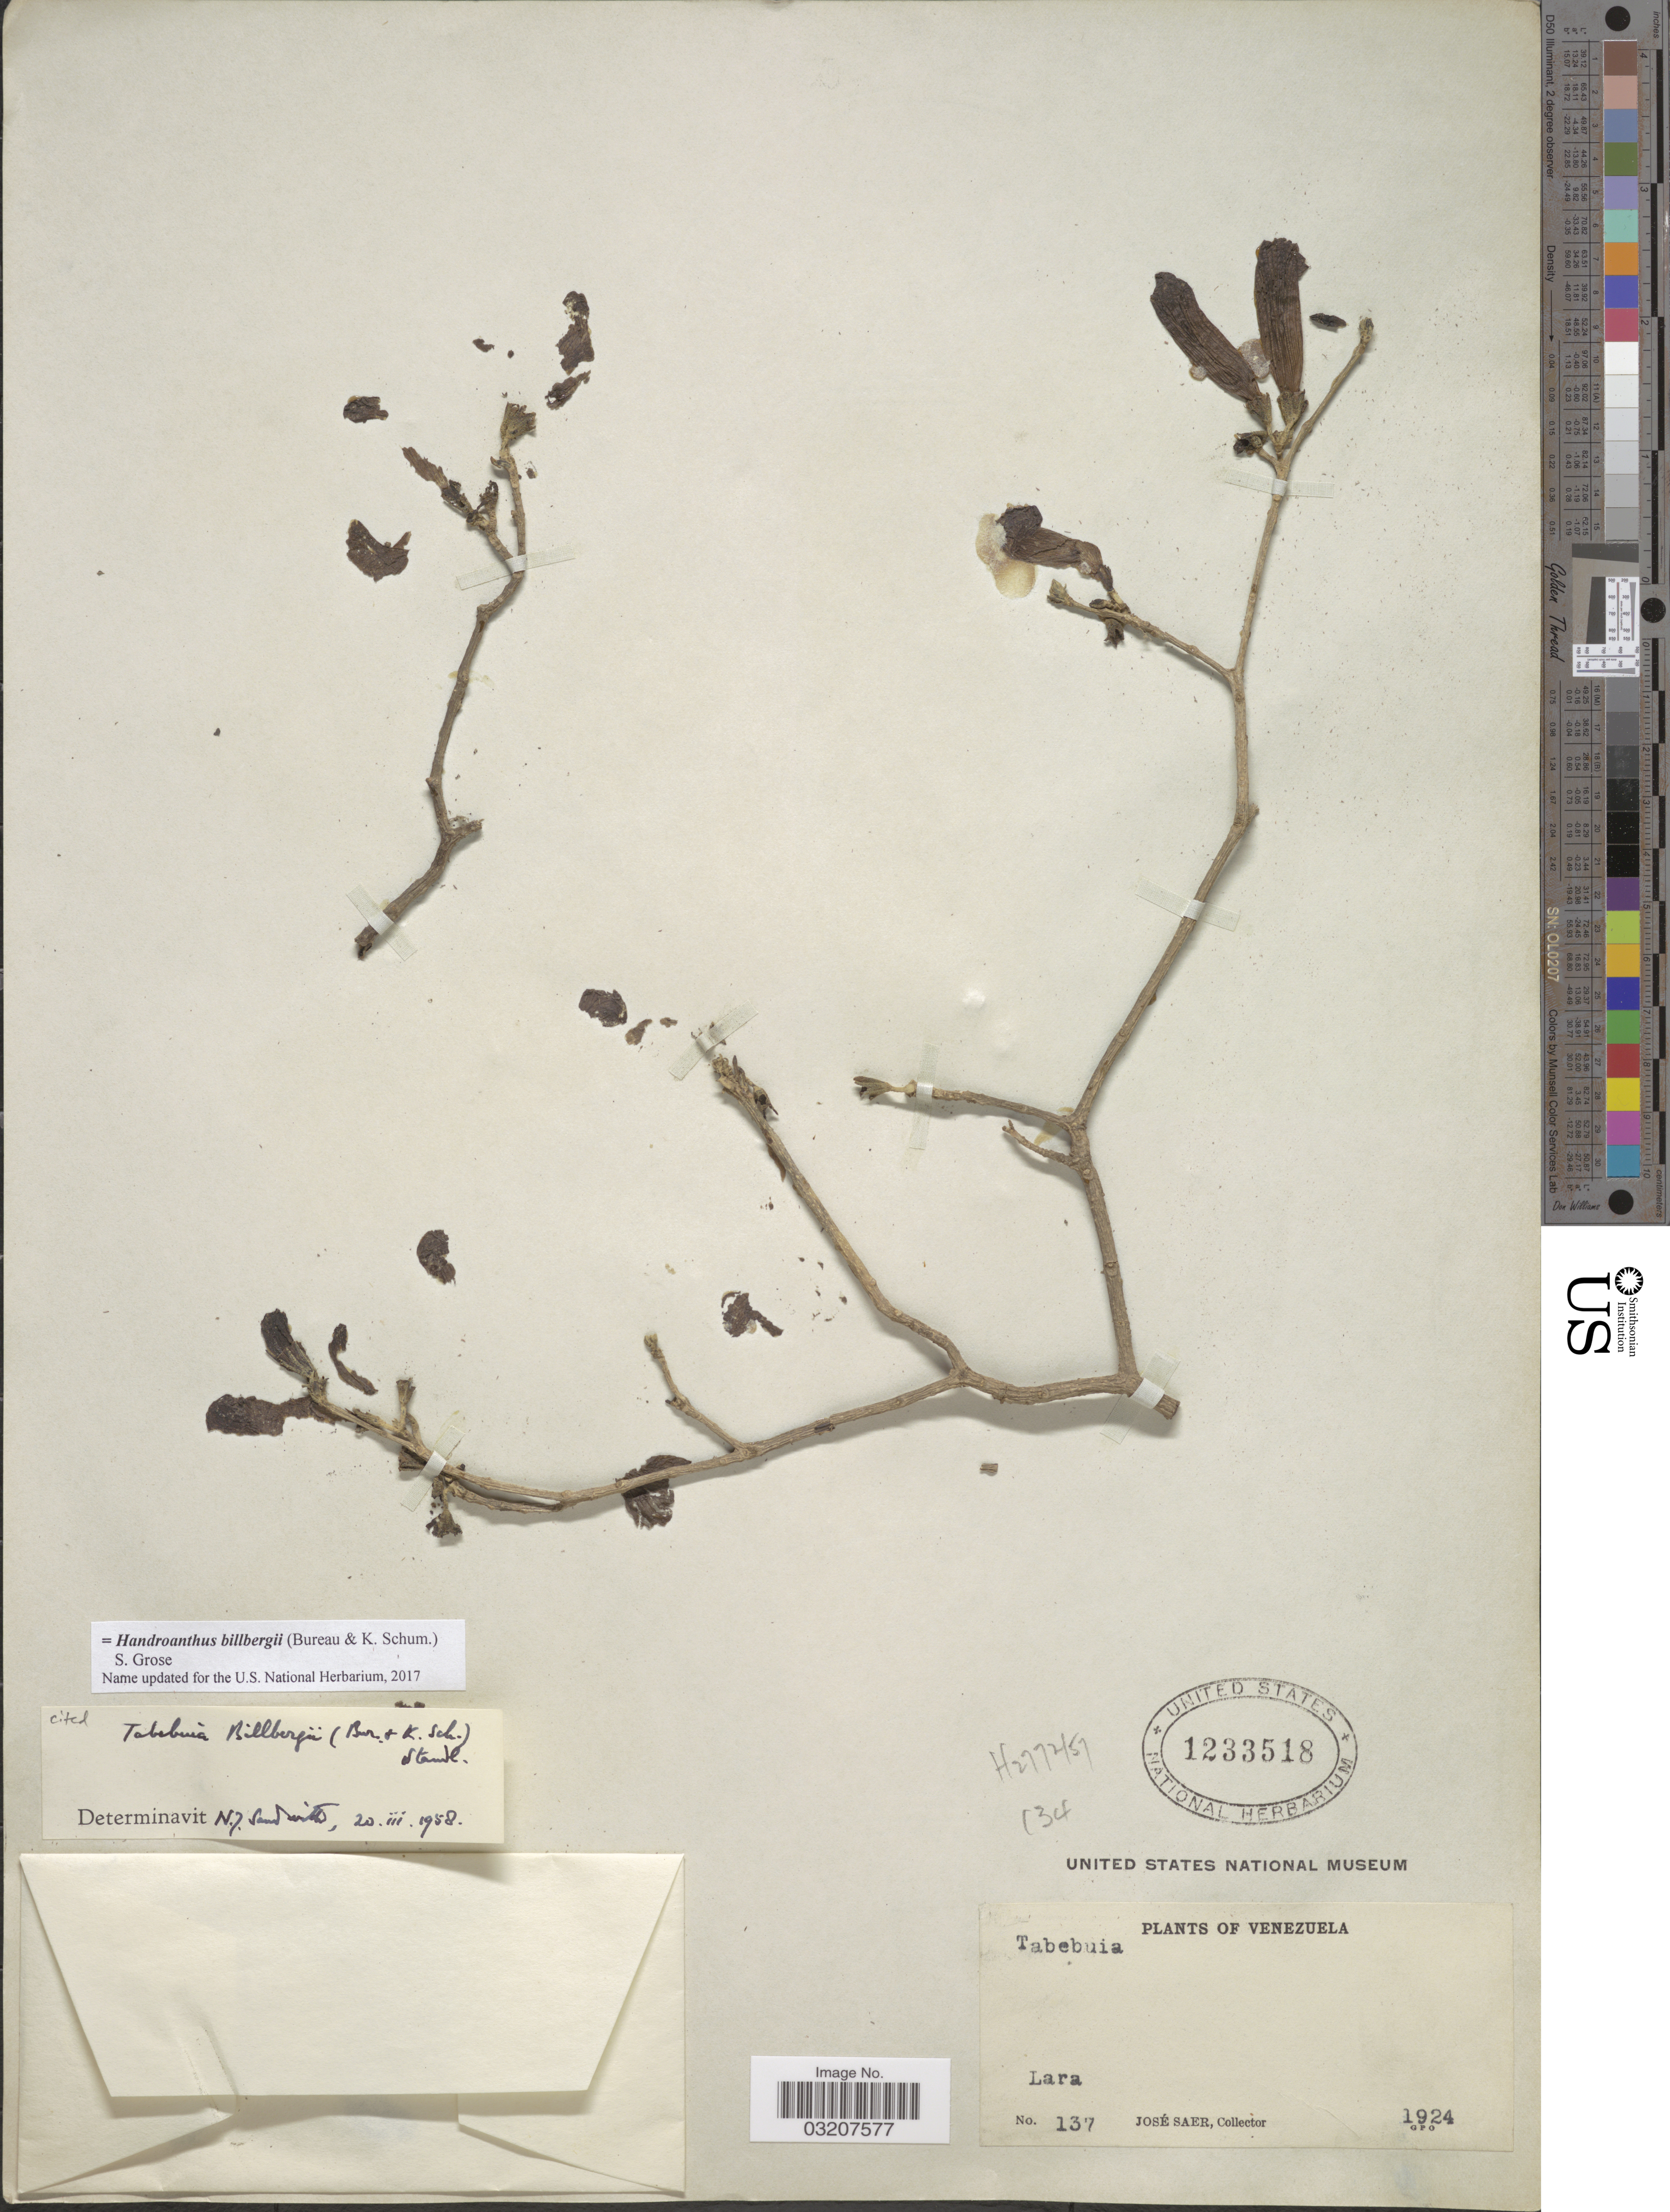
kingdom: Plantae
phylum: Tracheophyta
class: Magnoliopsida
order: Lamiales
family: Bignoniaceae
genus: Handroanthus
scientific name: Handroanthus billbergii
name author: (Bureau & K. Schum.) S.O. Grose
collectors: J. Saer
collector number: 137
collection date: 1924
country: Venezuela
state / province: Lara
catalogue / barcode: US 1233518